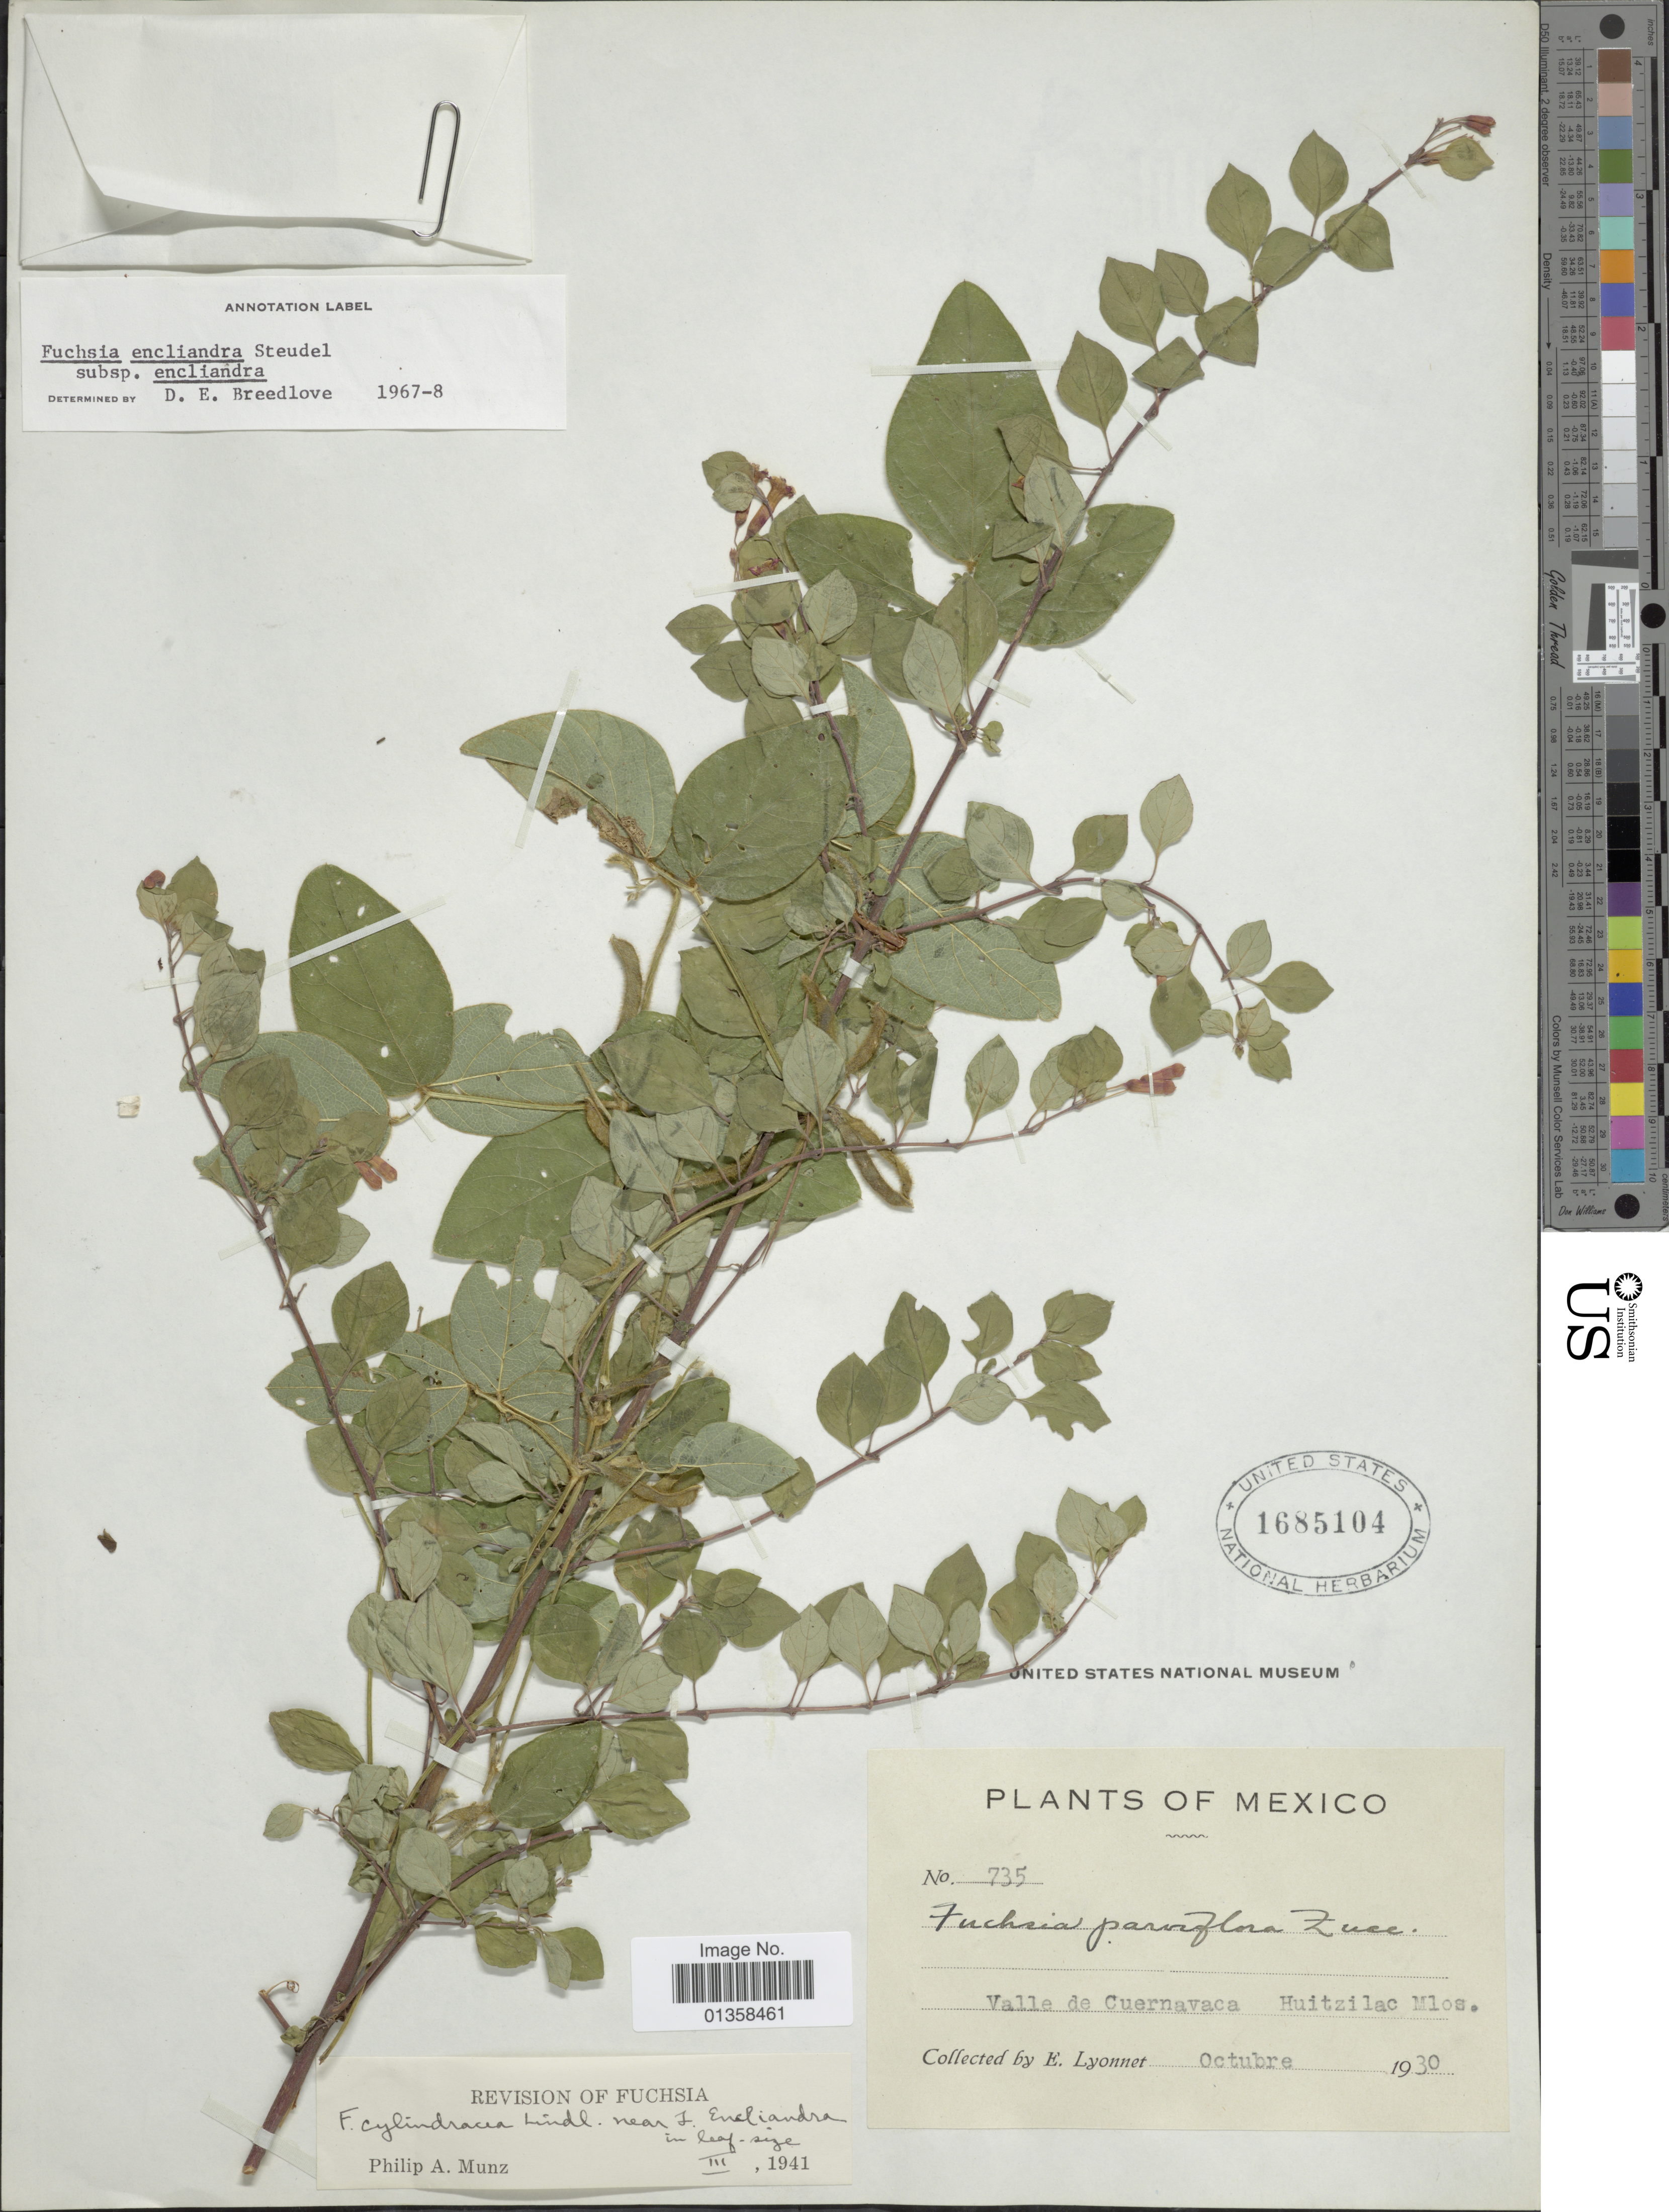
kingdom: Plantae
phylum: Tracheophyta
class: Magnoliopsida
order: Myrtales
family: Onagraceae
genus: Fuchsia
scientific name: Fuchsia encliandra subsp. encliandra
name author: Steud.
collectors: E. Lyonnet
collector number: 735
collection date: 1930-10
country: Mexico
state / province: Morelos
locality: Valle de Cuernavaca Huitzilac Mlos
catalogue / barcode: US 1685104